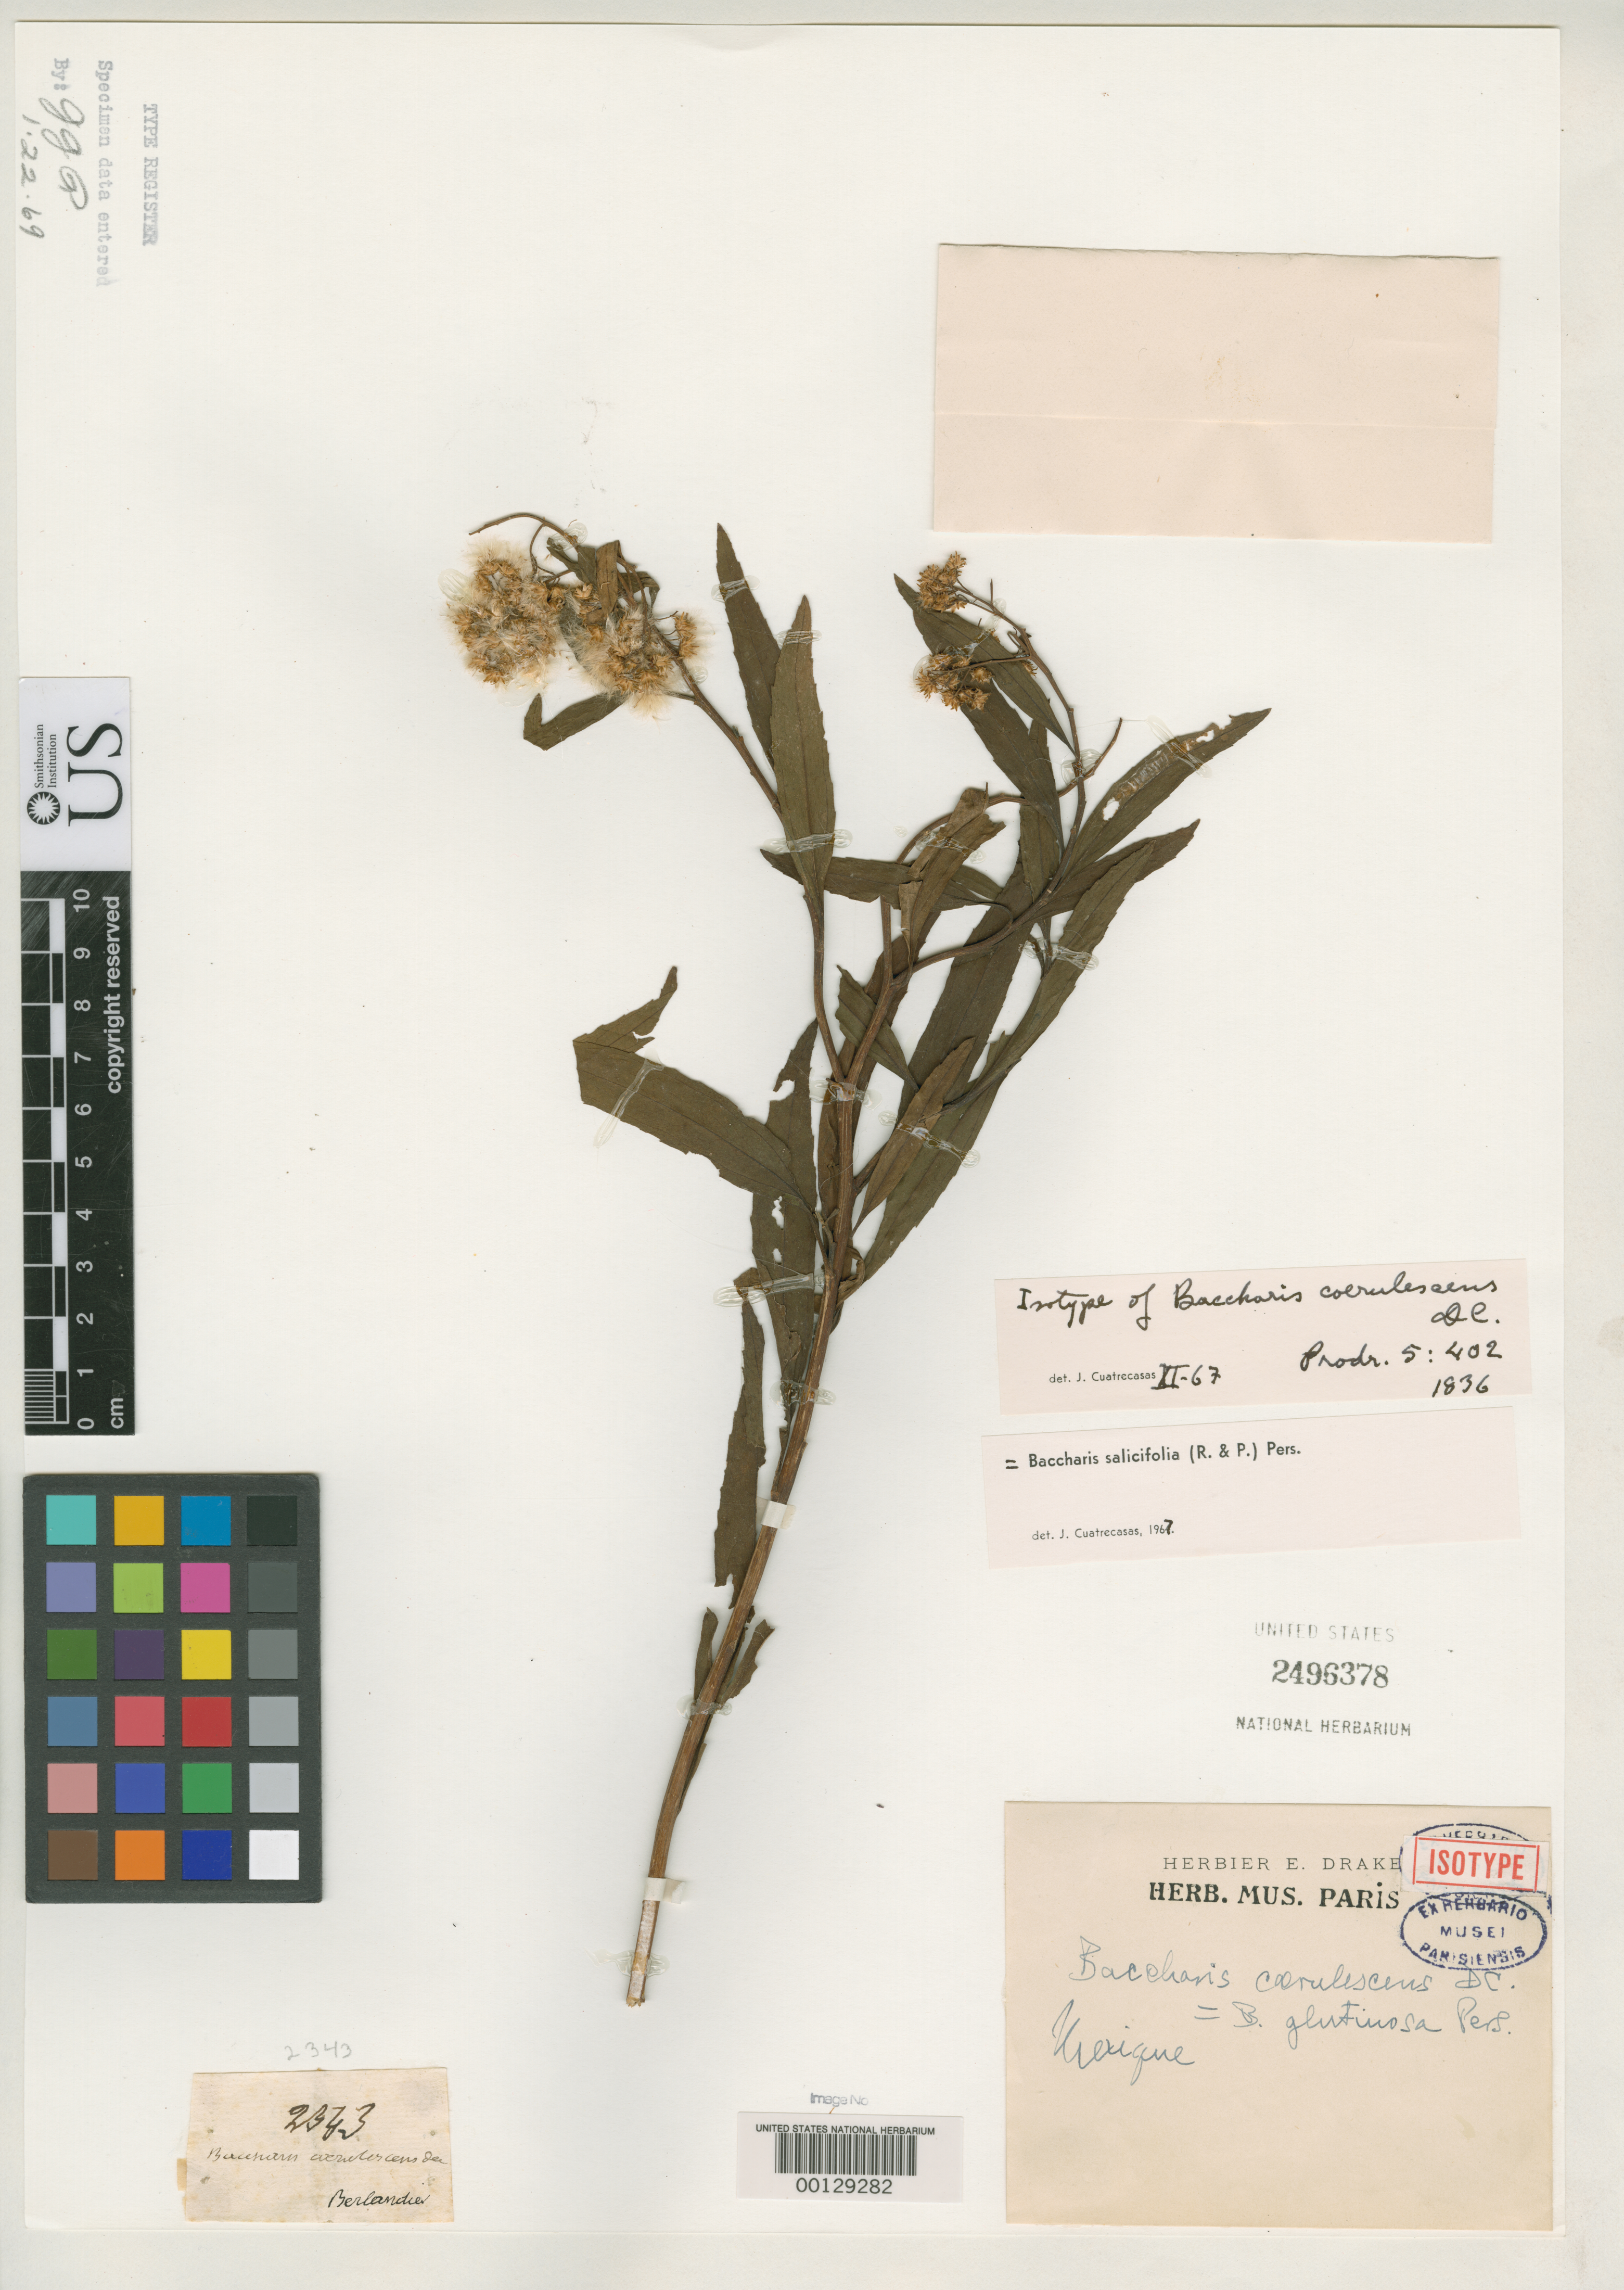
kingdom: Plantae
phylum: Tracheophyta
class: Magnoliopsida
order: Asterales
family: Asteraceae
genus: Baccharis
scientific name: Baccharis caerulescens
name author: DC.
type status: Isotype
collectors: J. L. Berlandier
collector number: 2343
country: Mexico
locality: E of Monserrat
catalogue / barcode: US 2496378